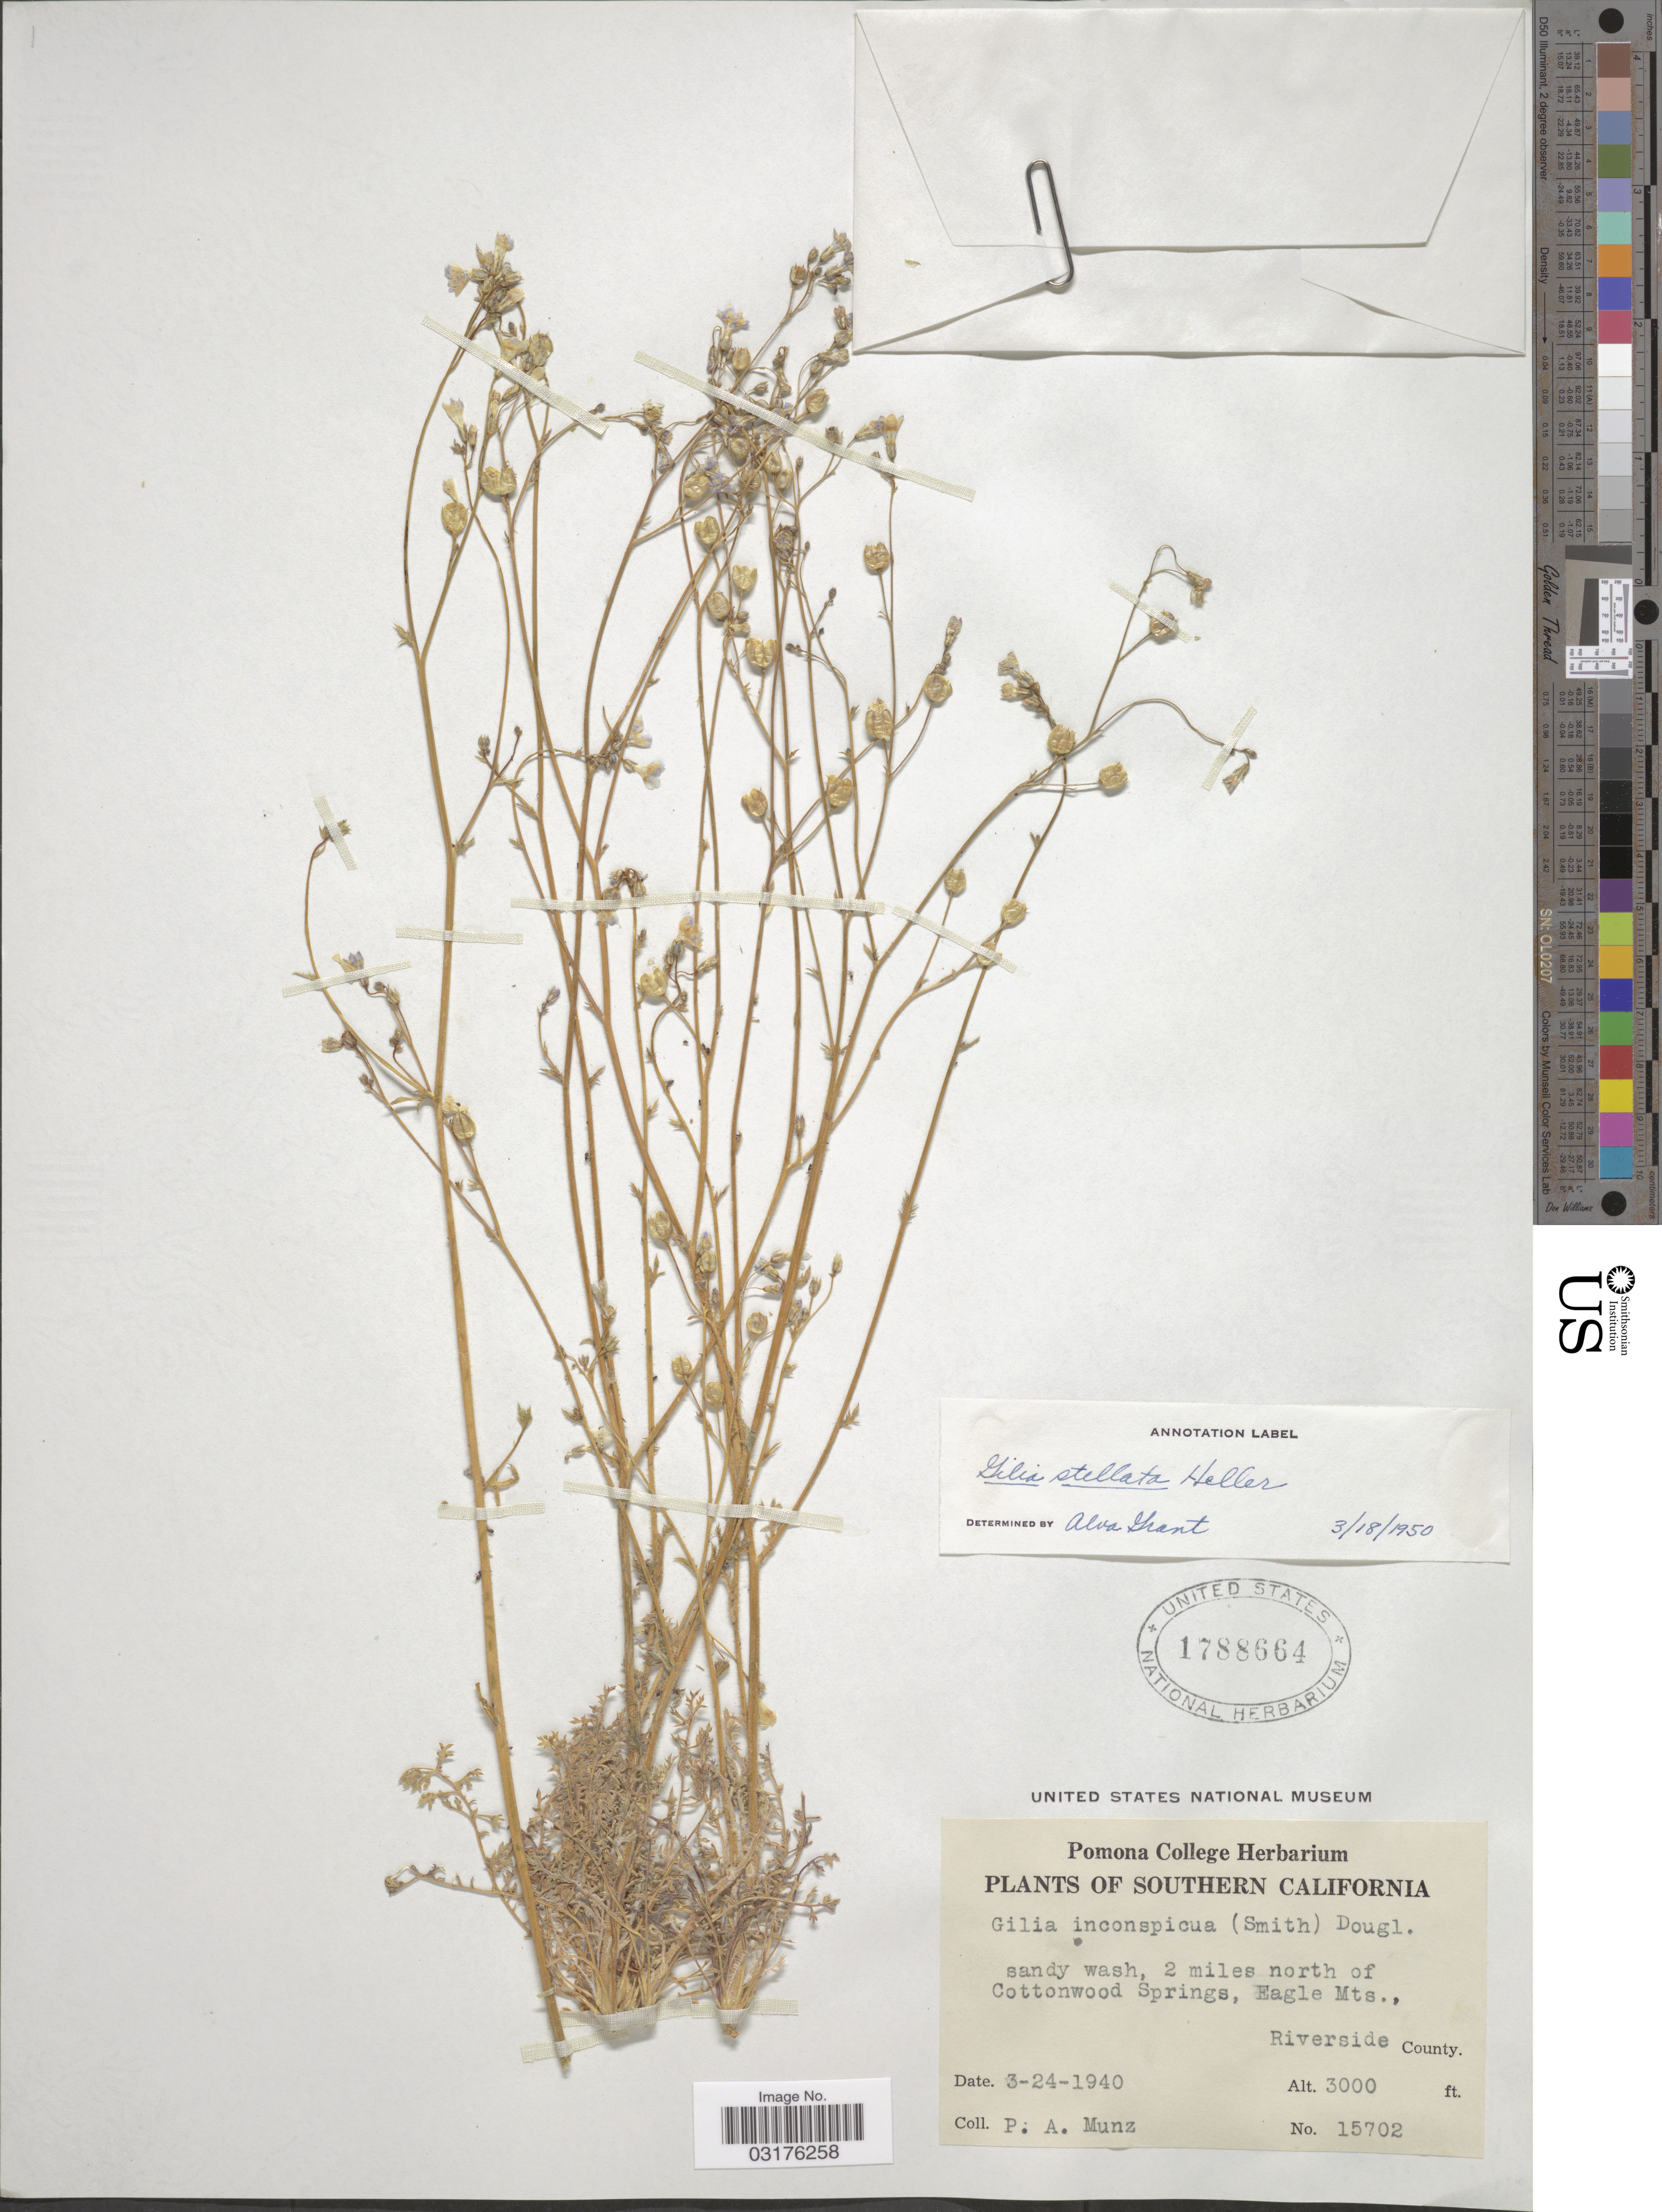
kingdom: Plantae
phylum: Tracheophyta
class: Magnoliopsida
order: Ericales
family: Polemoniaceae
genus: Gilia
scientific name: Gilia stellata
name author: A. Heller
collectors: P. A. Munz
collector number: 15702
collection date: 1940-03-24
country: United States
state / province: California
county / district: Riverside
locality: Southern California, sandy wash, 2 miles north of Cottonwood Springs, Eagle Mts., Riverside County.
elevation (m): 914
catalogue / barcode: US 1788664